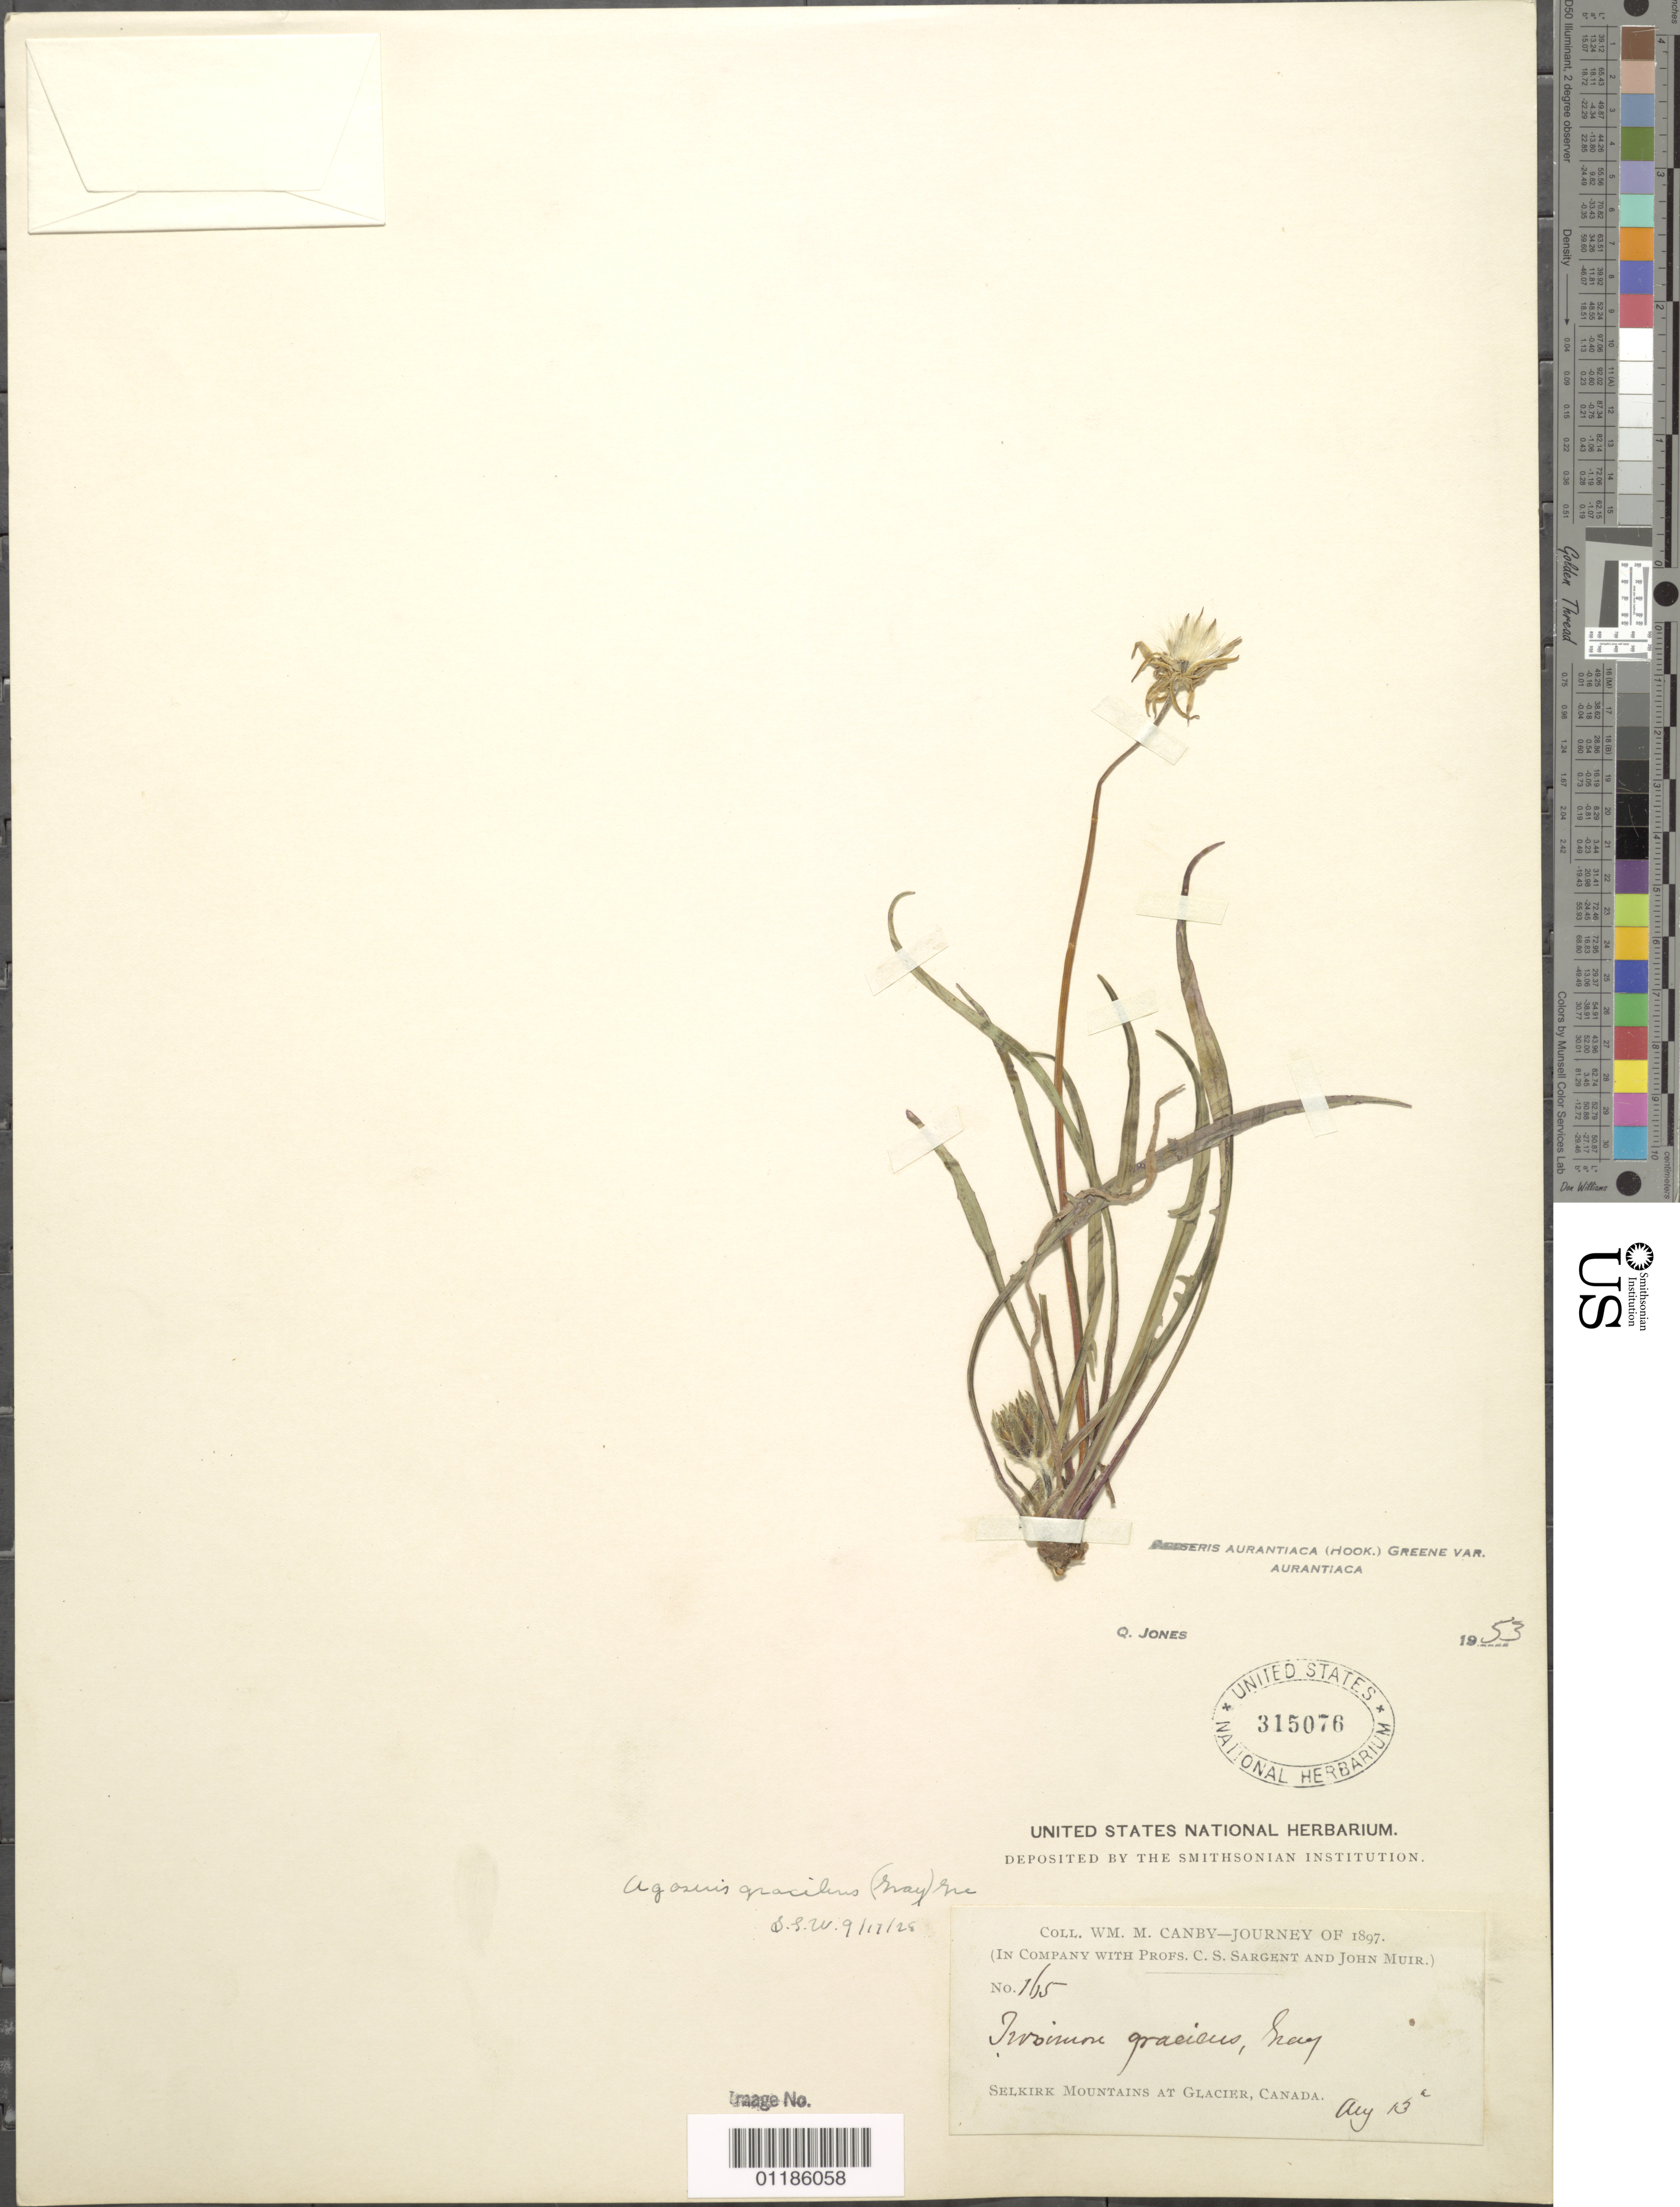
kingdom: Plantae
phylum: Tracheophyta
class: Magnoliopsida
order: Asterales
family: Asteraceae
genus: Agoseris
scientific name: Agoseris aurantiaca var. aurantiaca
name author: (Hook.) Greene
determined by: Jones, Q.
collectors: W. M. Canby, C. S. Sargent & J. Muir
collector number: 165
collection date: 1897-08-13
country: Canada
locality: Selkirk Mts. at Glacier.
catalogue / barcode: US 315076